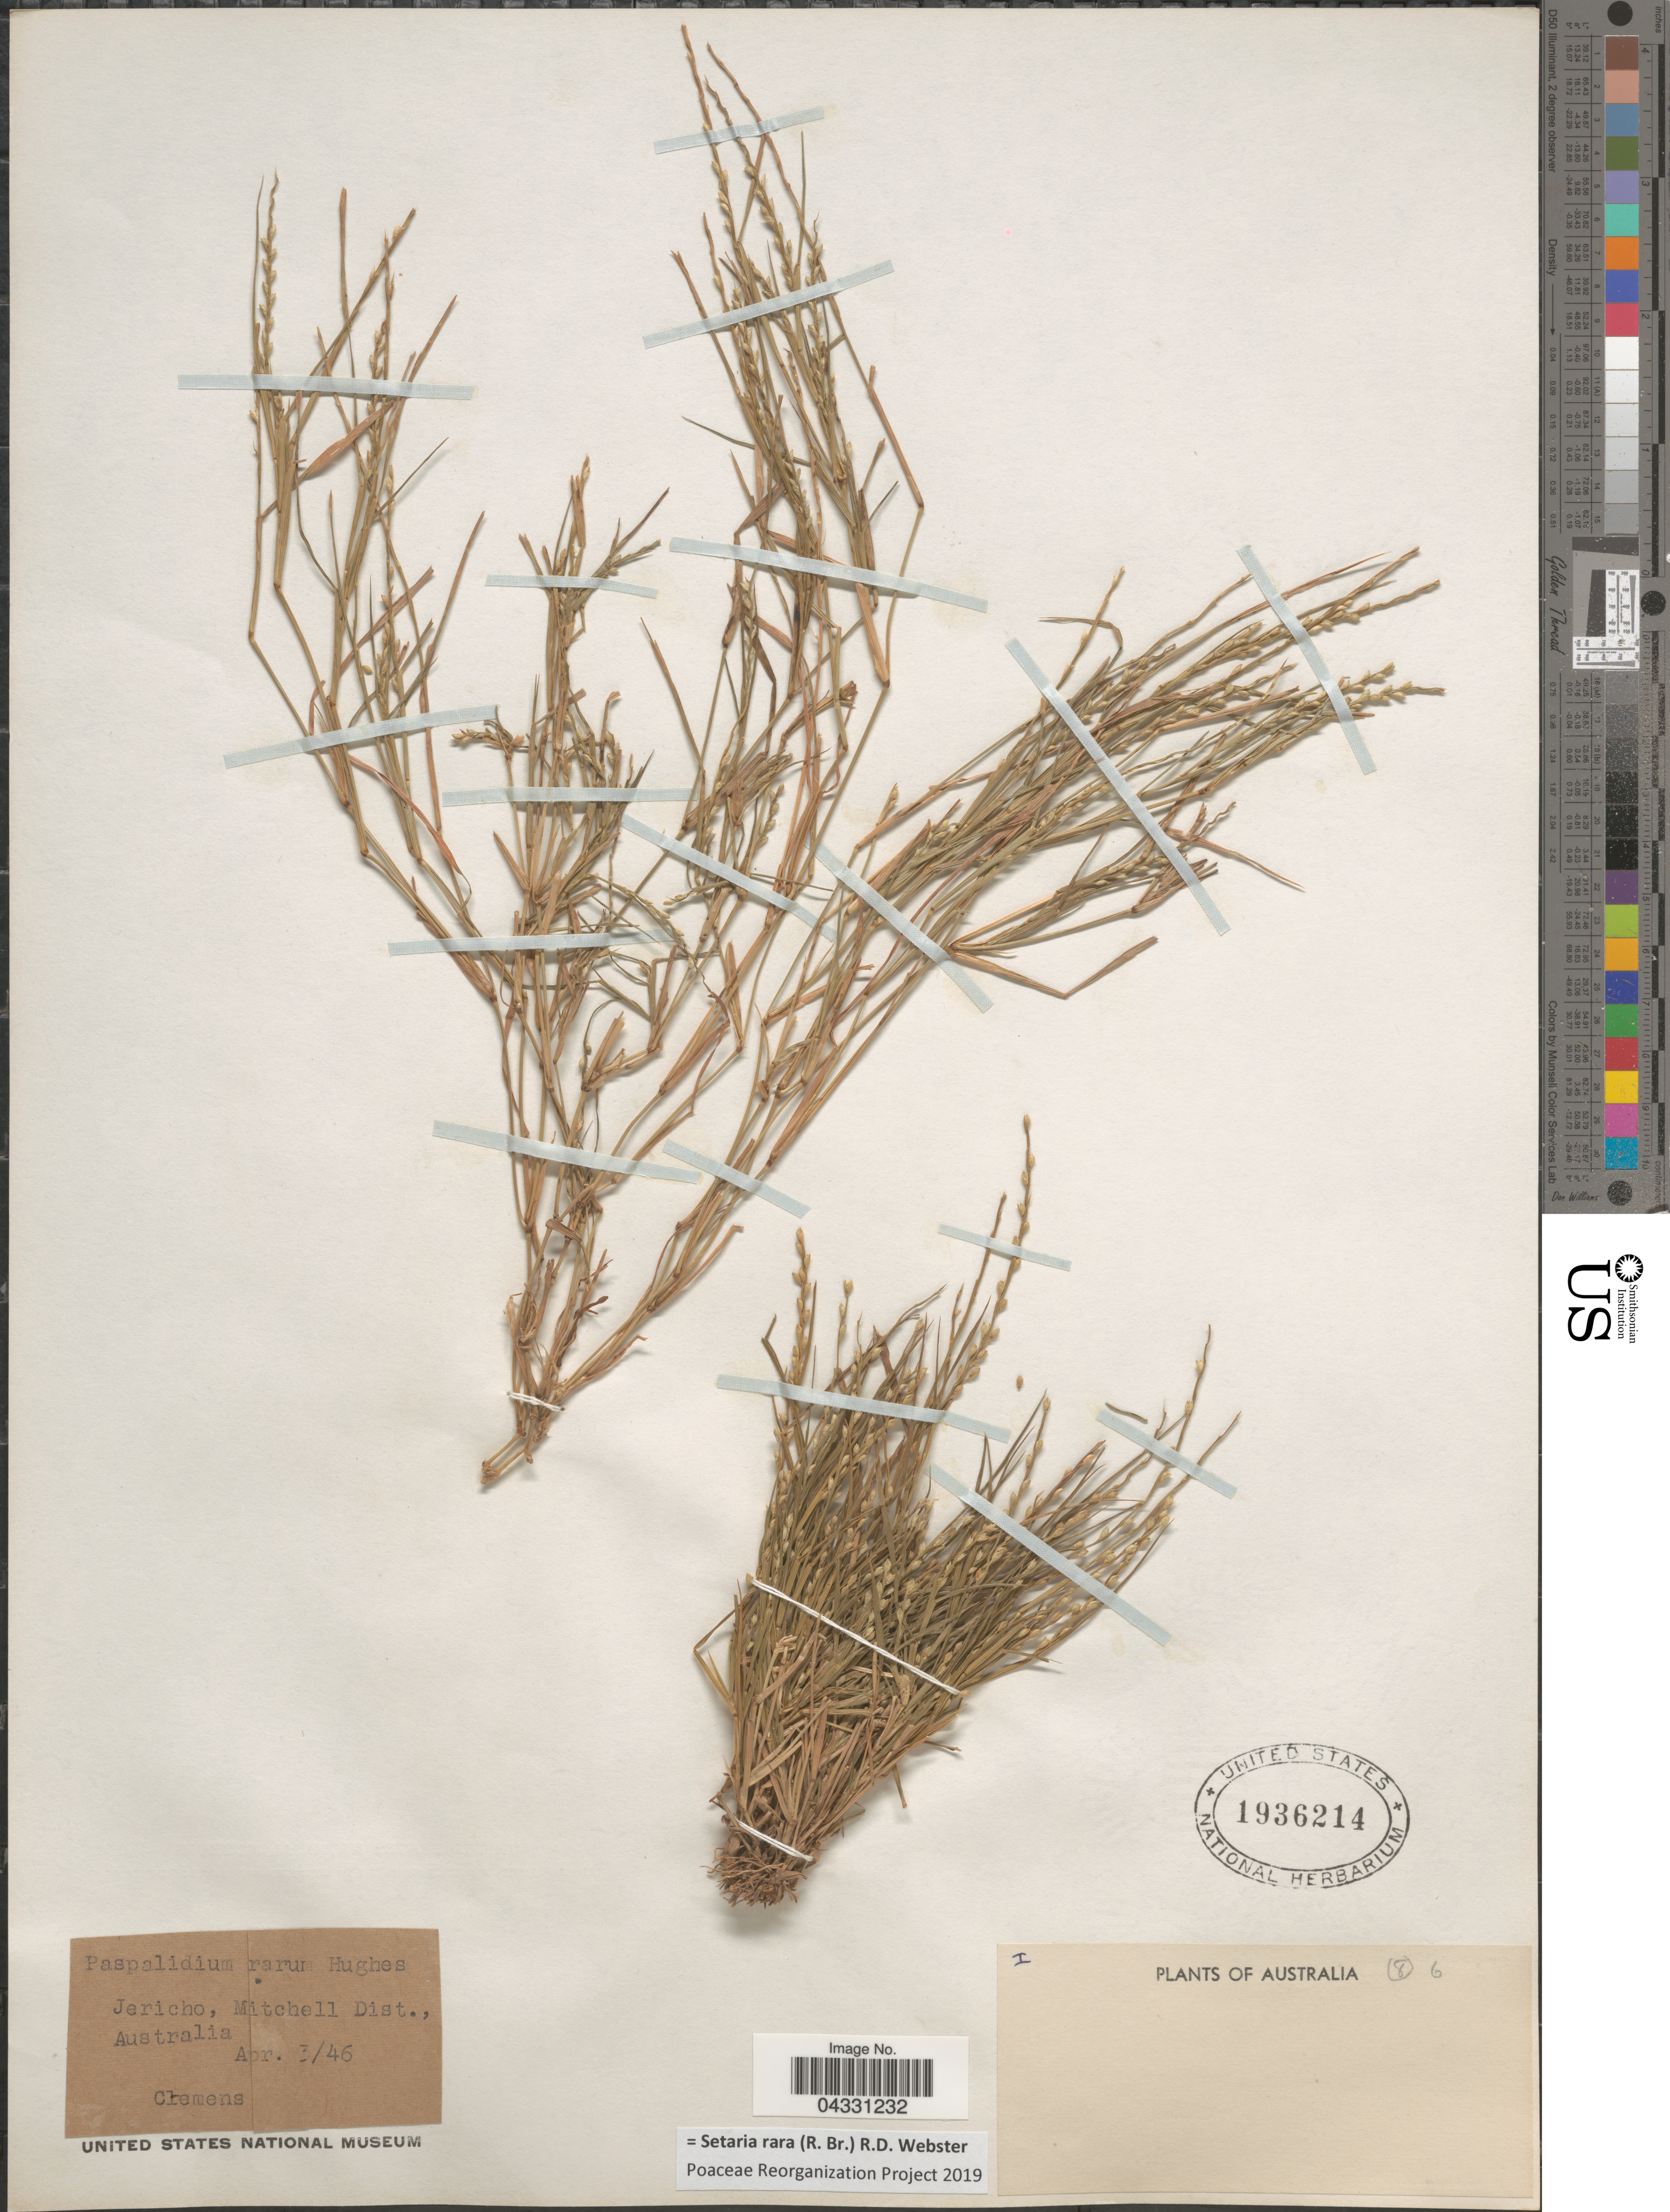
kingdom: Plantae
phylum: Tracheophyta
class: Liliopsida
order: Poales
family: Poaceae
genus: Setaria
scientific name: Setaria rara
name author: (R. Br.) R.D. Webster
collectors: -. Clemens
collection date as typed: Transcribed d/m/y: 3/4/46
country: Australia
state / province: Queensland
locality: Jericho, Mitchell Dist.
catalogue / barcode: US 1936214